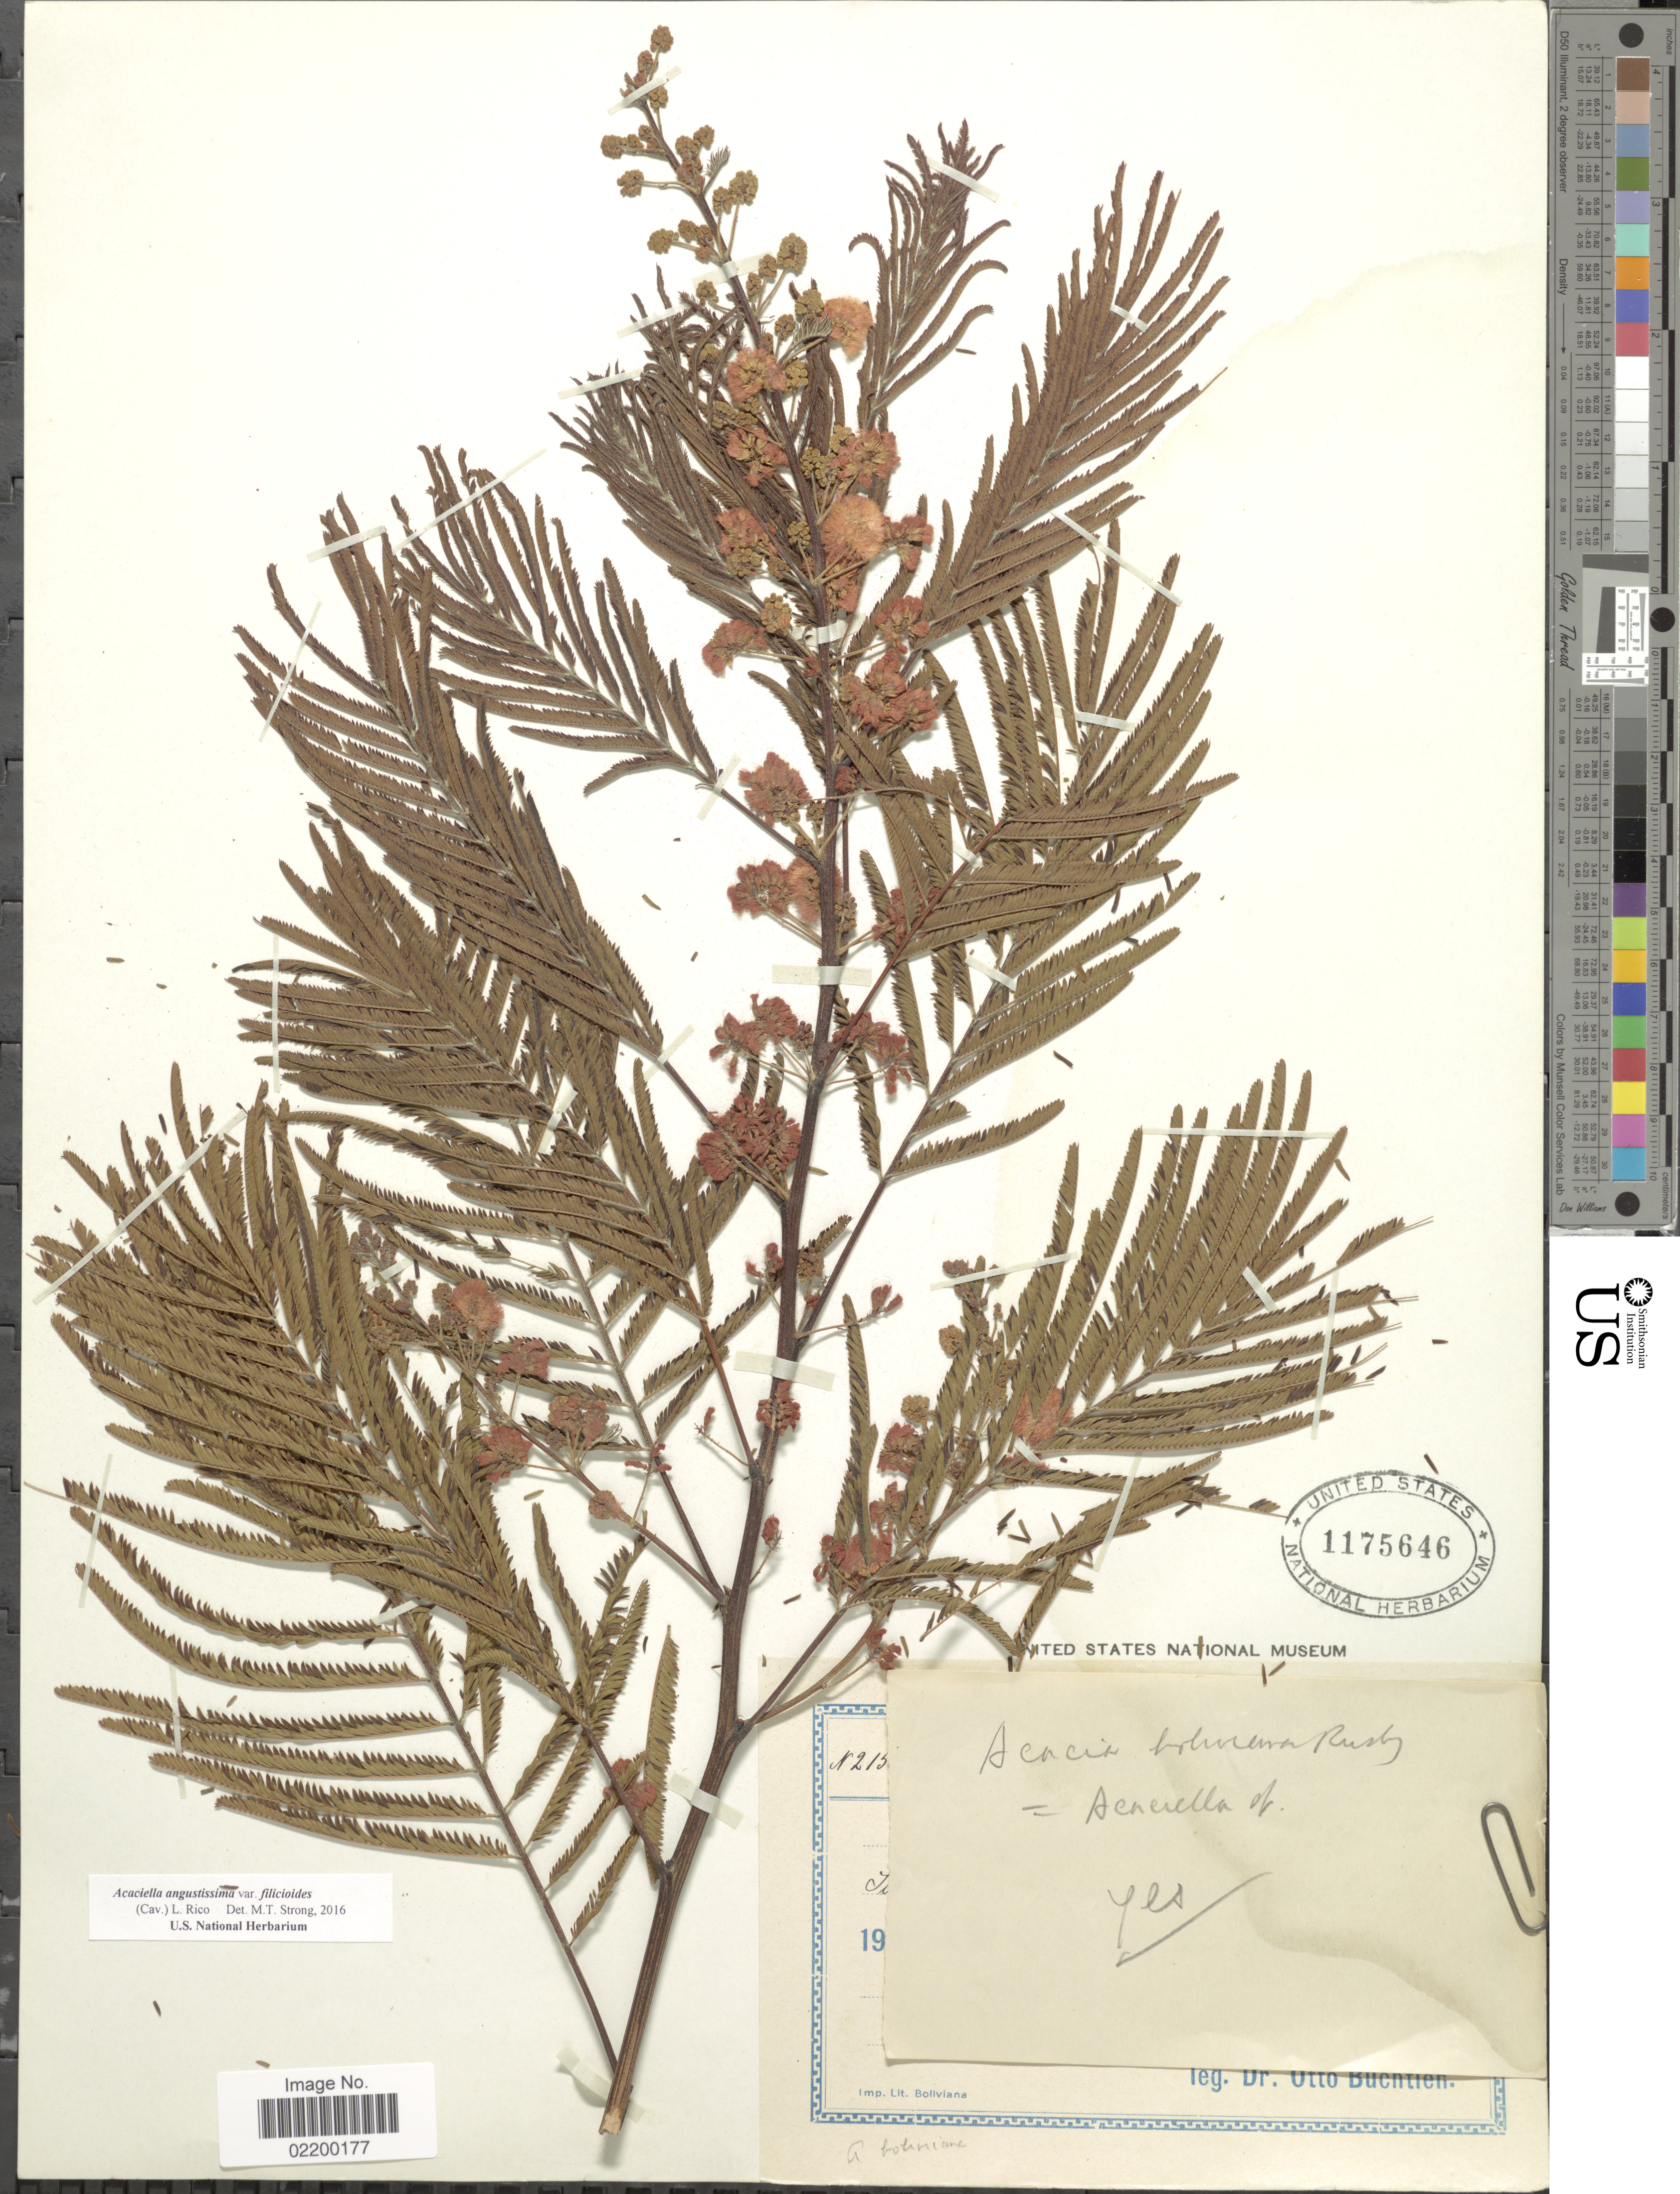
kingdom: Plantae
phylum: Tracheophyta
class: Magnoliopsida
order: Fabales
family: Fabaceae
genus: Acaciella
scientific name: Acaciella angustissima var. filicioides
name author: (Cav.) L. Rico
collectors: O. Buchtien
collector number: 215!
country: Bolivia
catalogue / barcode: US 1175646